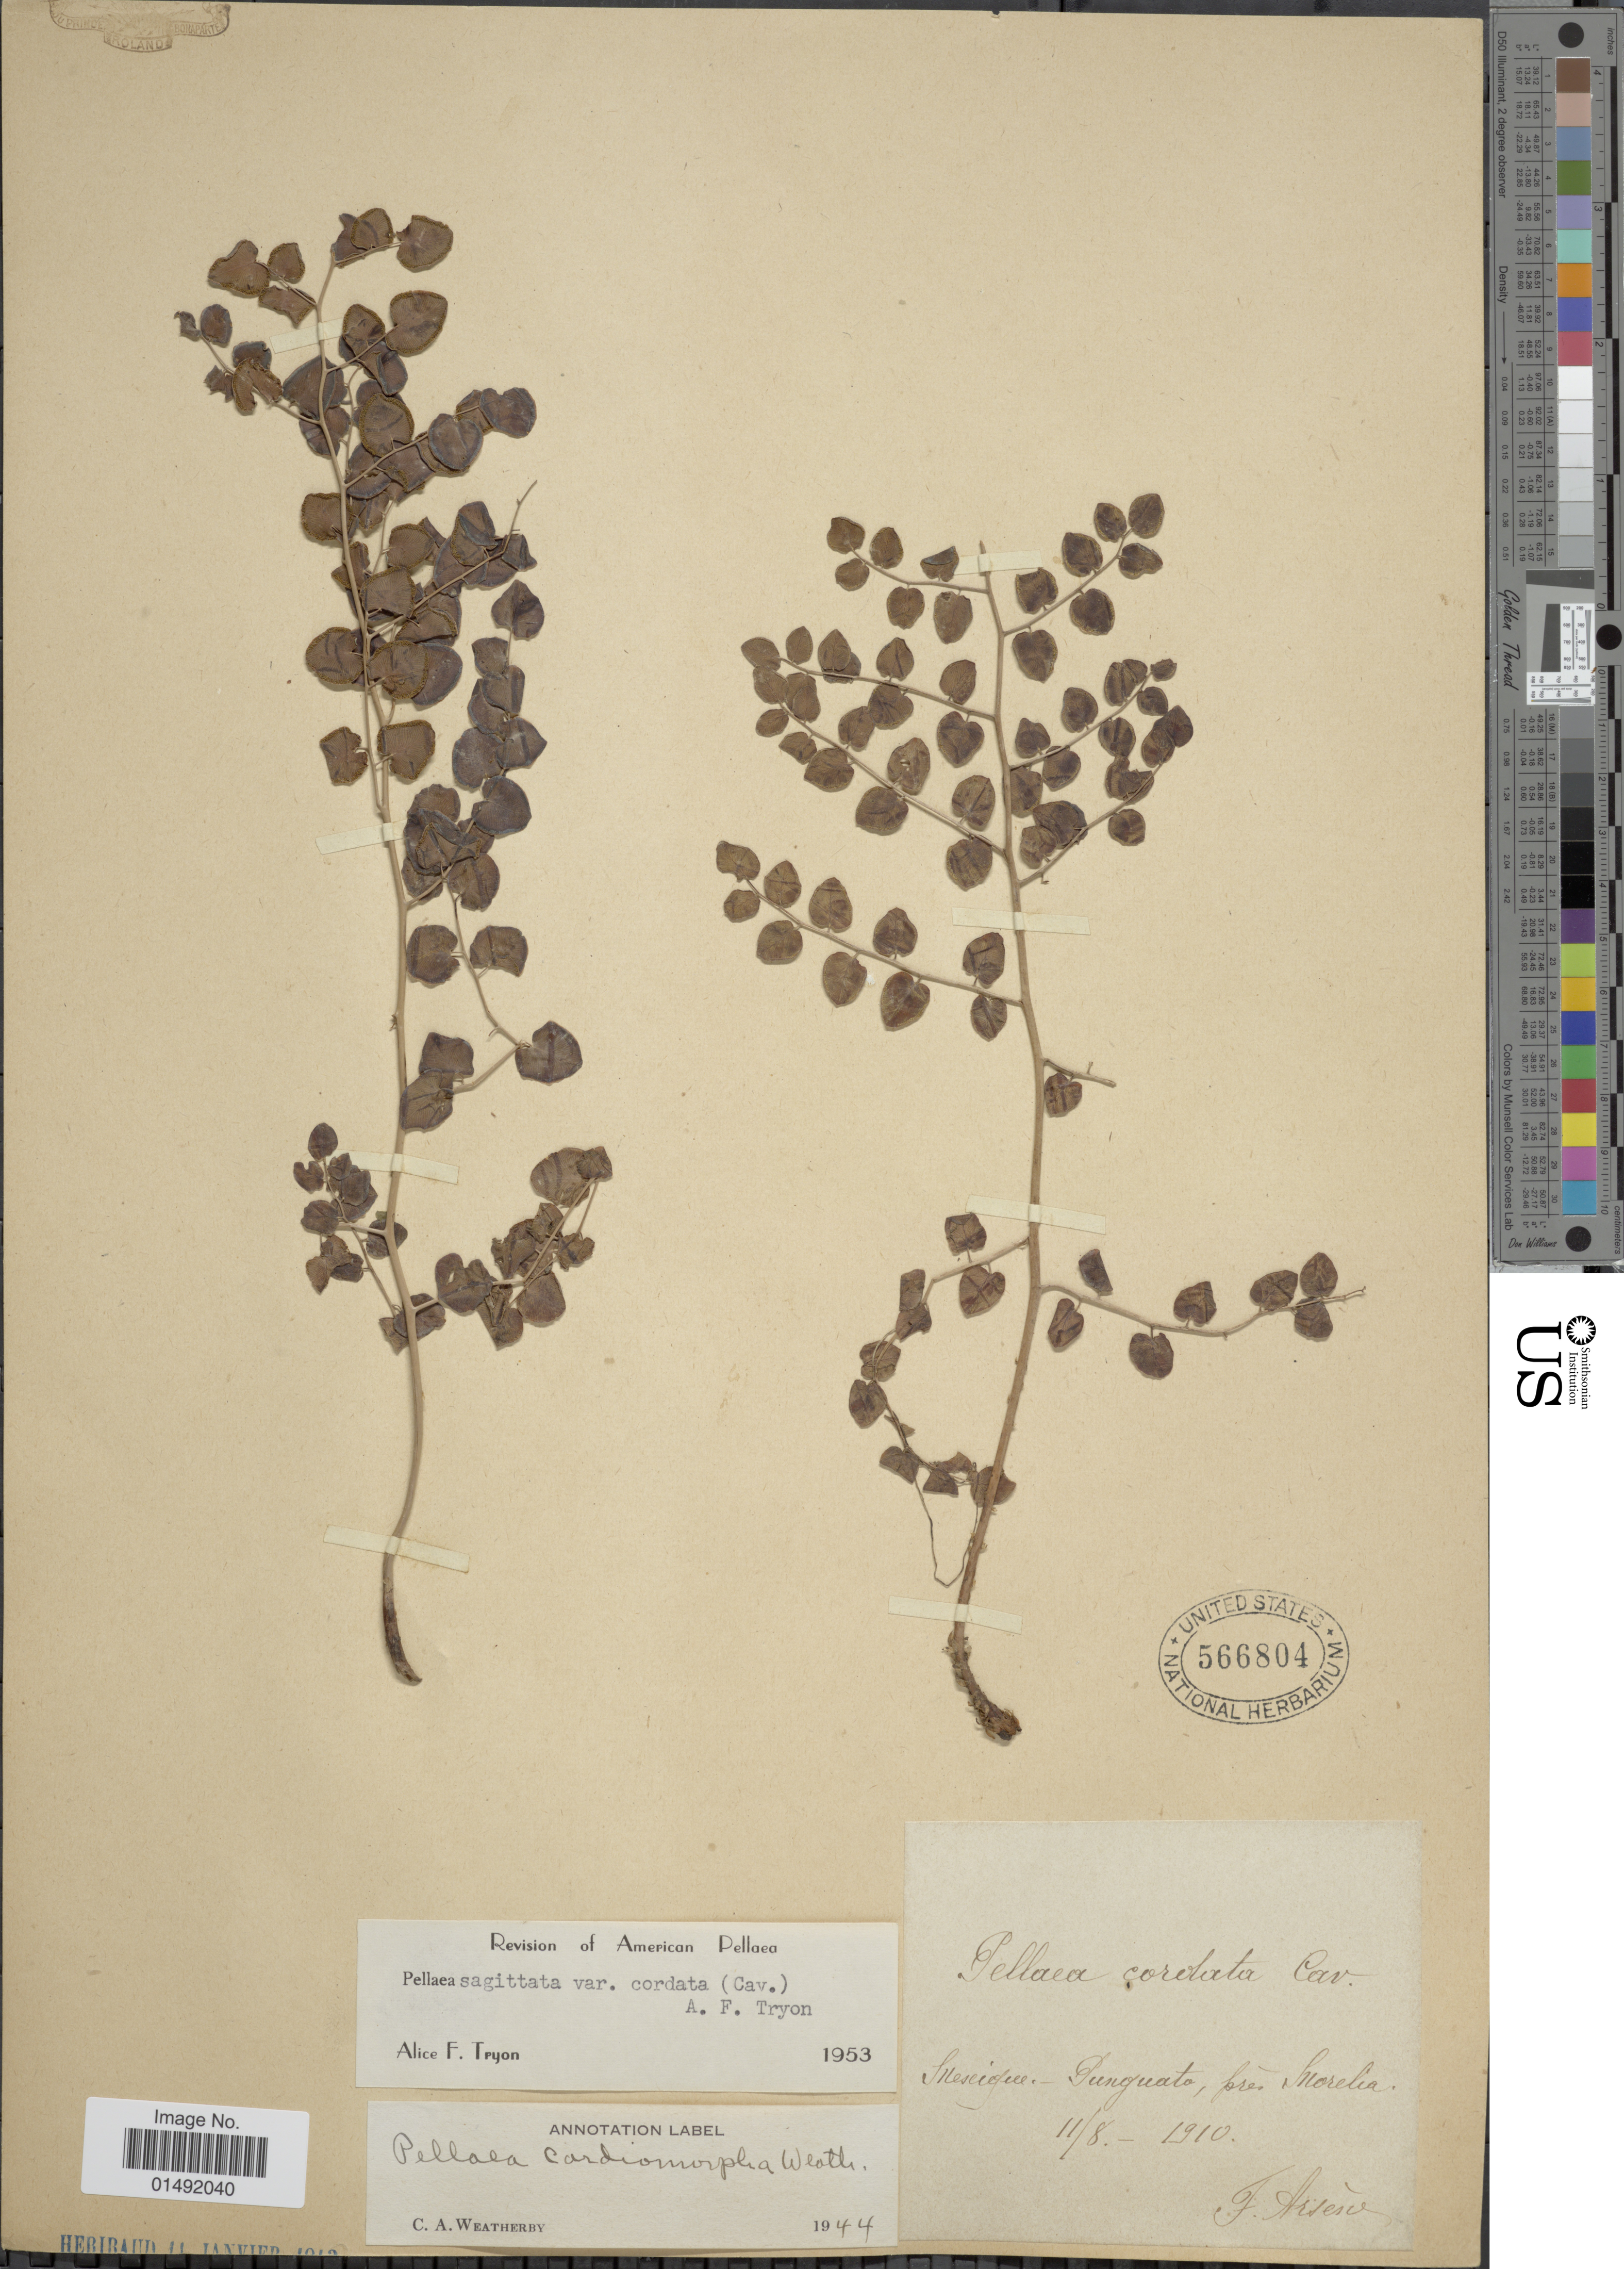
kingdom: Plantae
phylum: Tracheophyta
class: Polypodiopsida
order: Polypodiales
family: Pteridaceae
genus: Pellaea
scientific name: Pellaea sagittata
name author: (Cav.) Link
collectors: F. Arsène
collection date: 1910-08-11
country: Mexico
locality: Punguato, pres Morelia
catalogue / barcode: US 566804